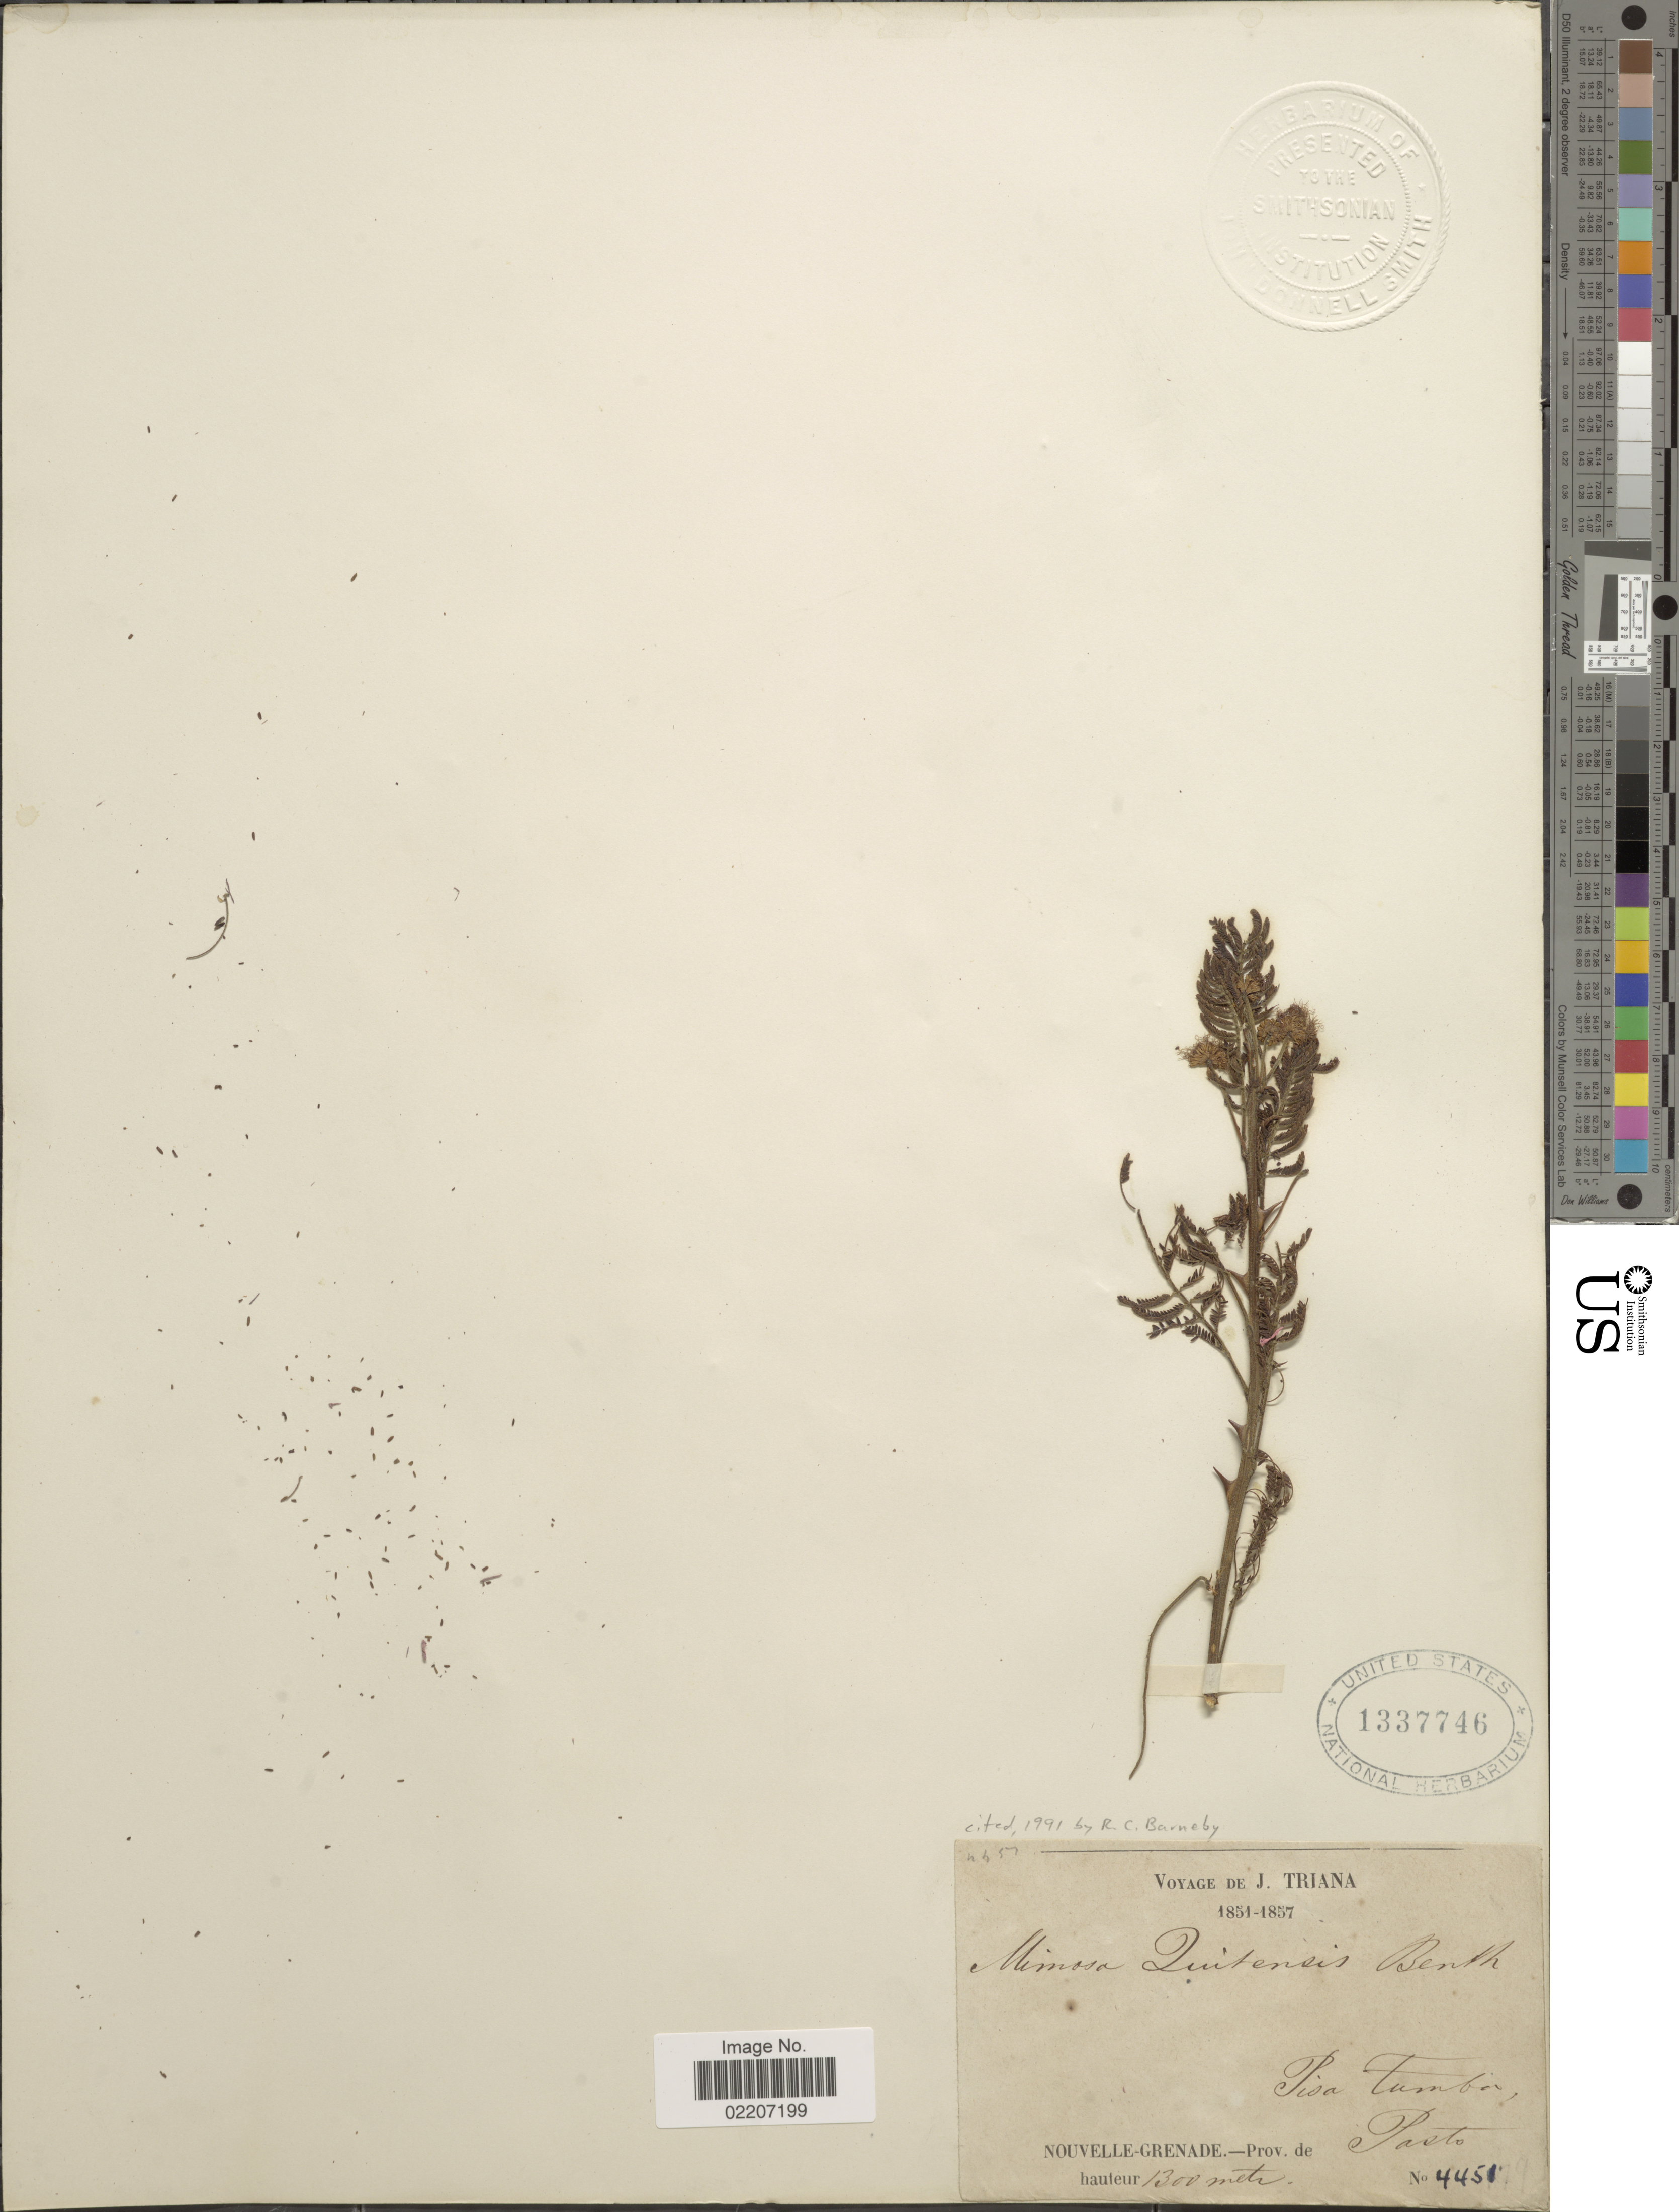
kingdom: Plantae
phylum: Tracheophyta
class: Magnoliopsida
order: Fabales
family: Fabaceae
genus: Mimosa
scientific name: Mimosa quitensis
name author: Benth.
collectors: J. Triana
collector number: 4450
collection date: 1851/1857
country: Colombia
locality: Pisa Tambo, Nouvelle-Grenade, Prov. de Pasto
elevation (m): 1300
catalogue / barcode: US 1337746